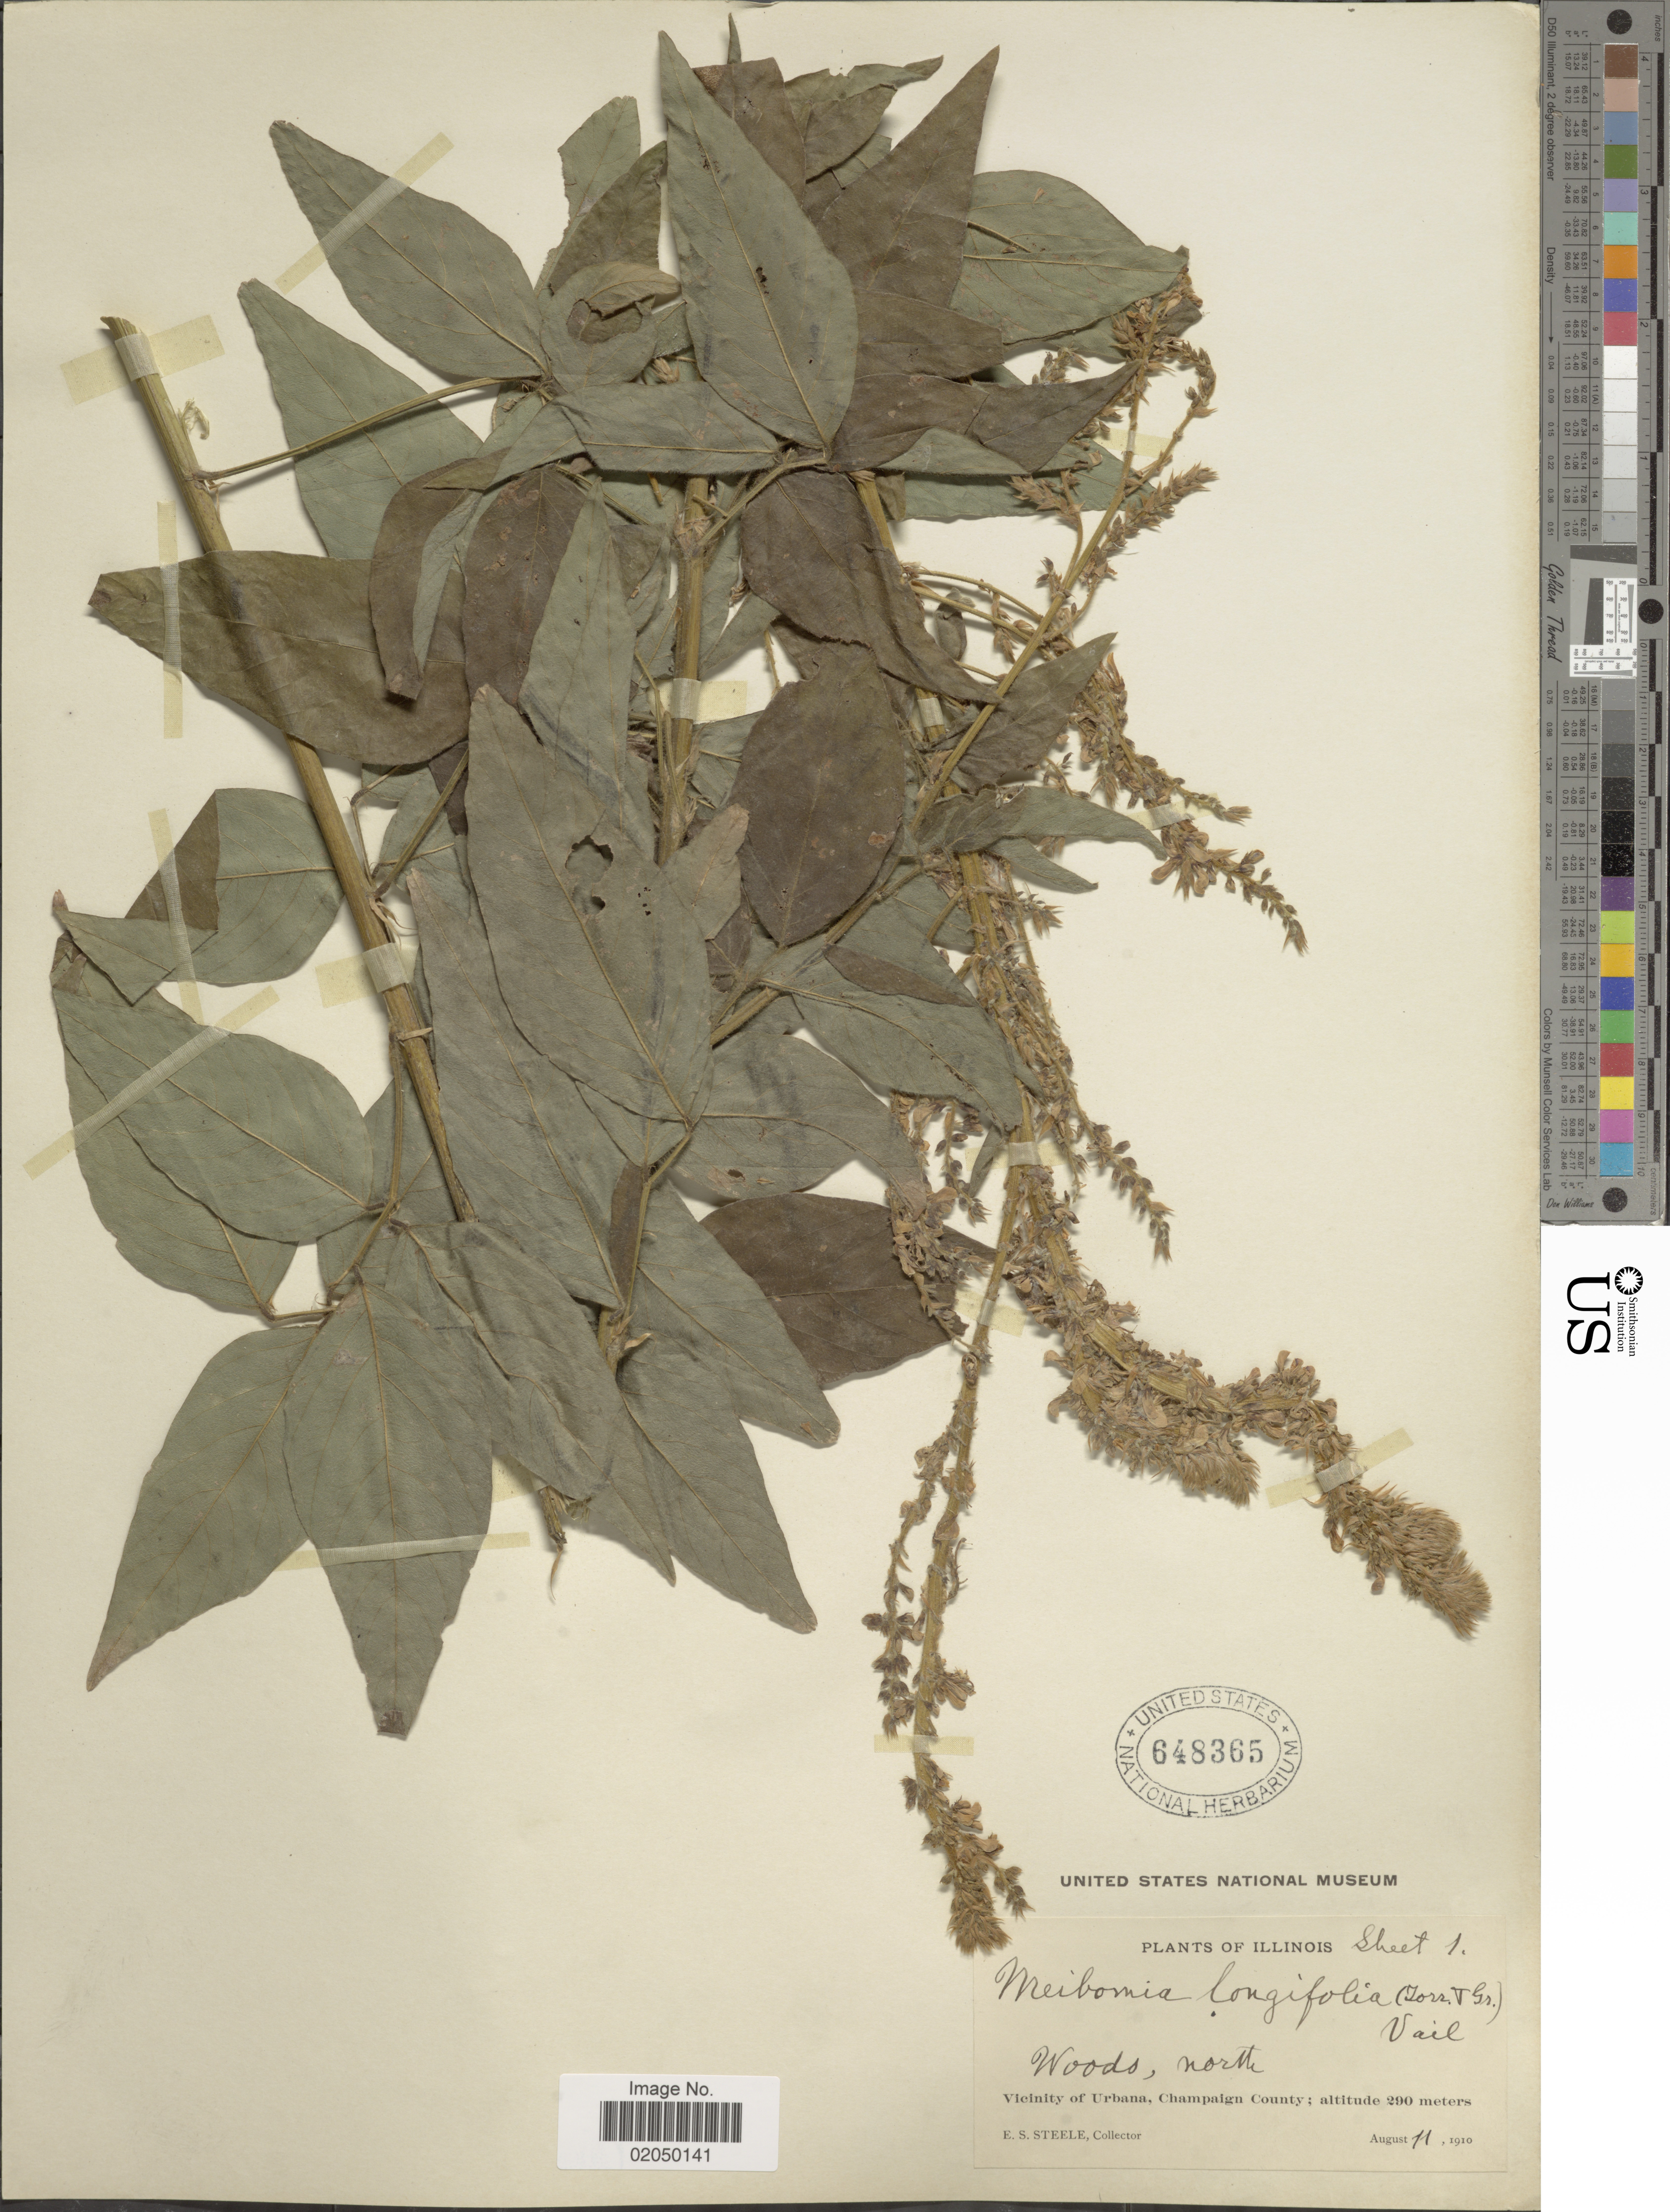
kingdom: Plantae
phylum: Tracheophyta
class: Magnoliopsida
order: Fabales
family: Fabaceae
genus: Desmodium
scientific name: Desmodium canadense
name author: (L.) DC.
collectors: E. Steele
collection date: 1910-08-11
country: United States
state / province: Illinois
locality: Woods, north. Vicinity of Urbana, Champaign County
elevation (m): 290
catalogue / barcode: US 648365